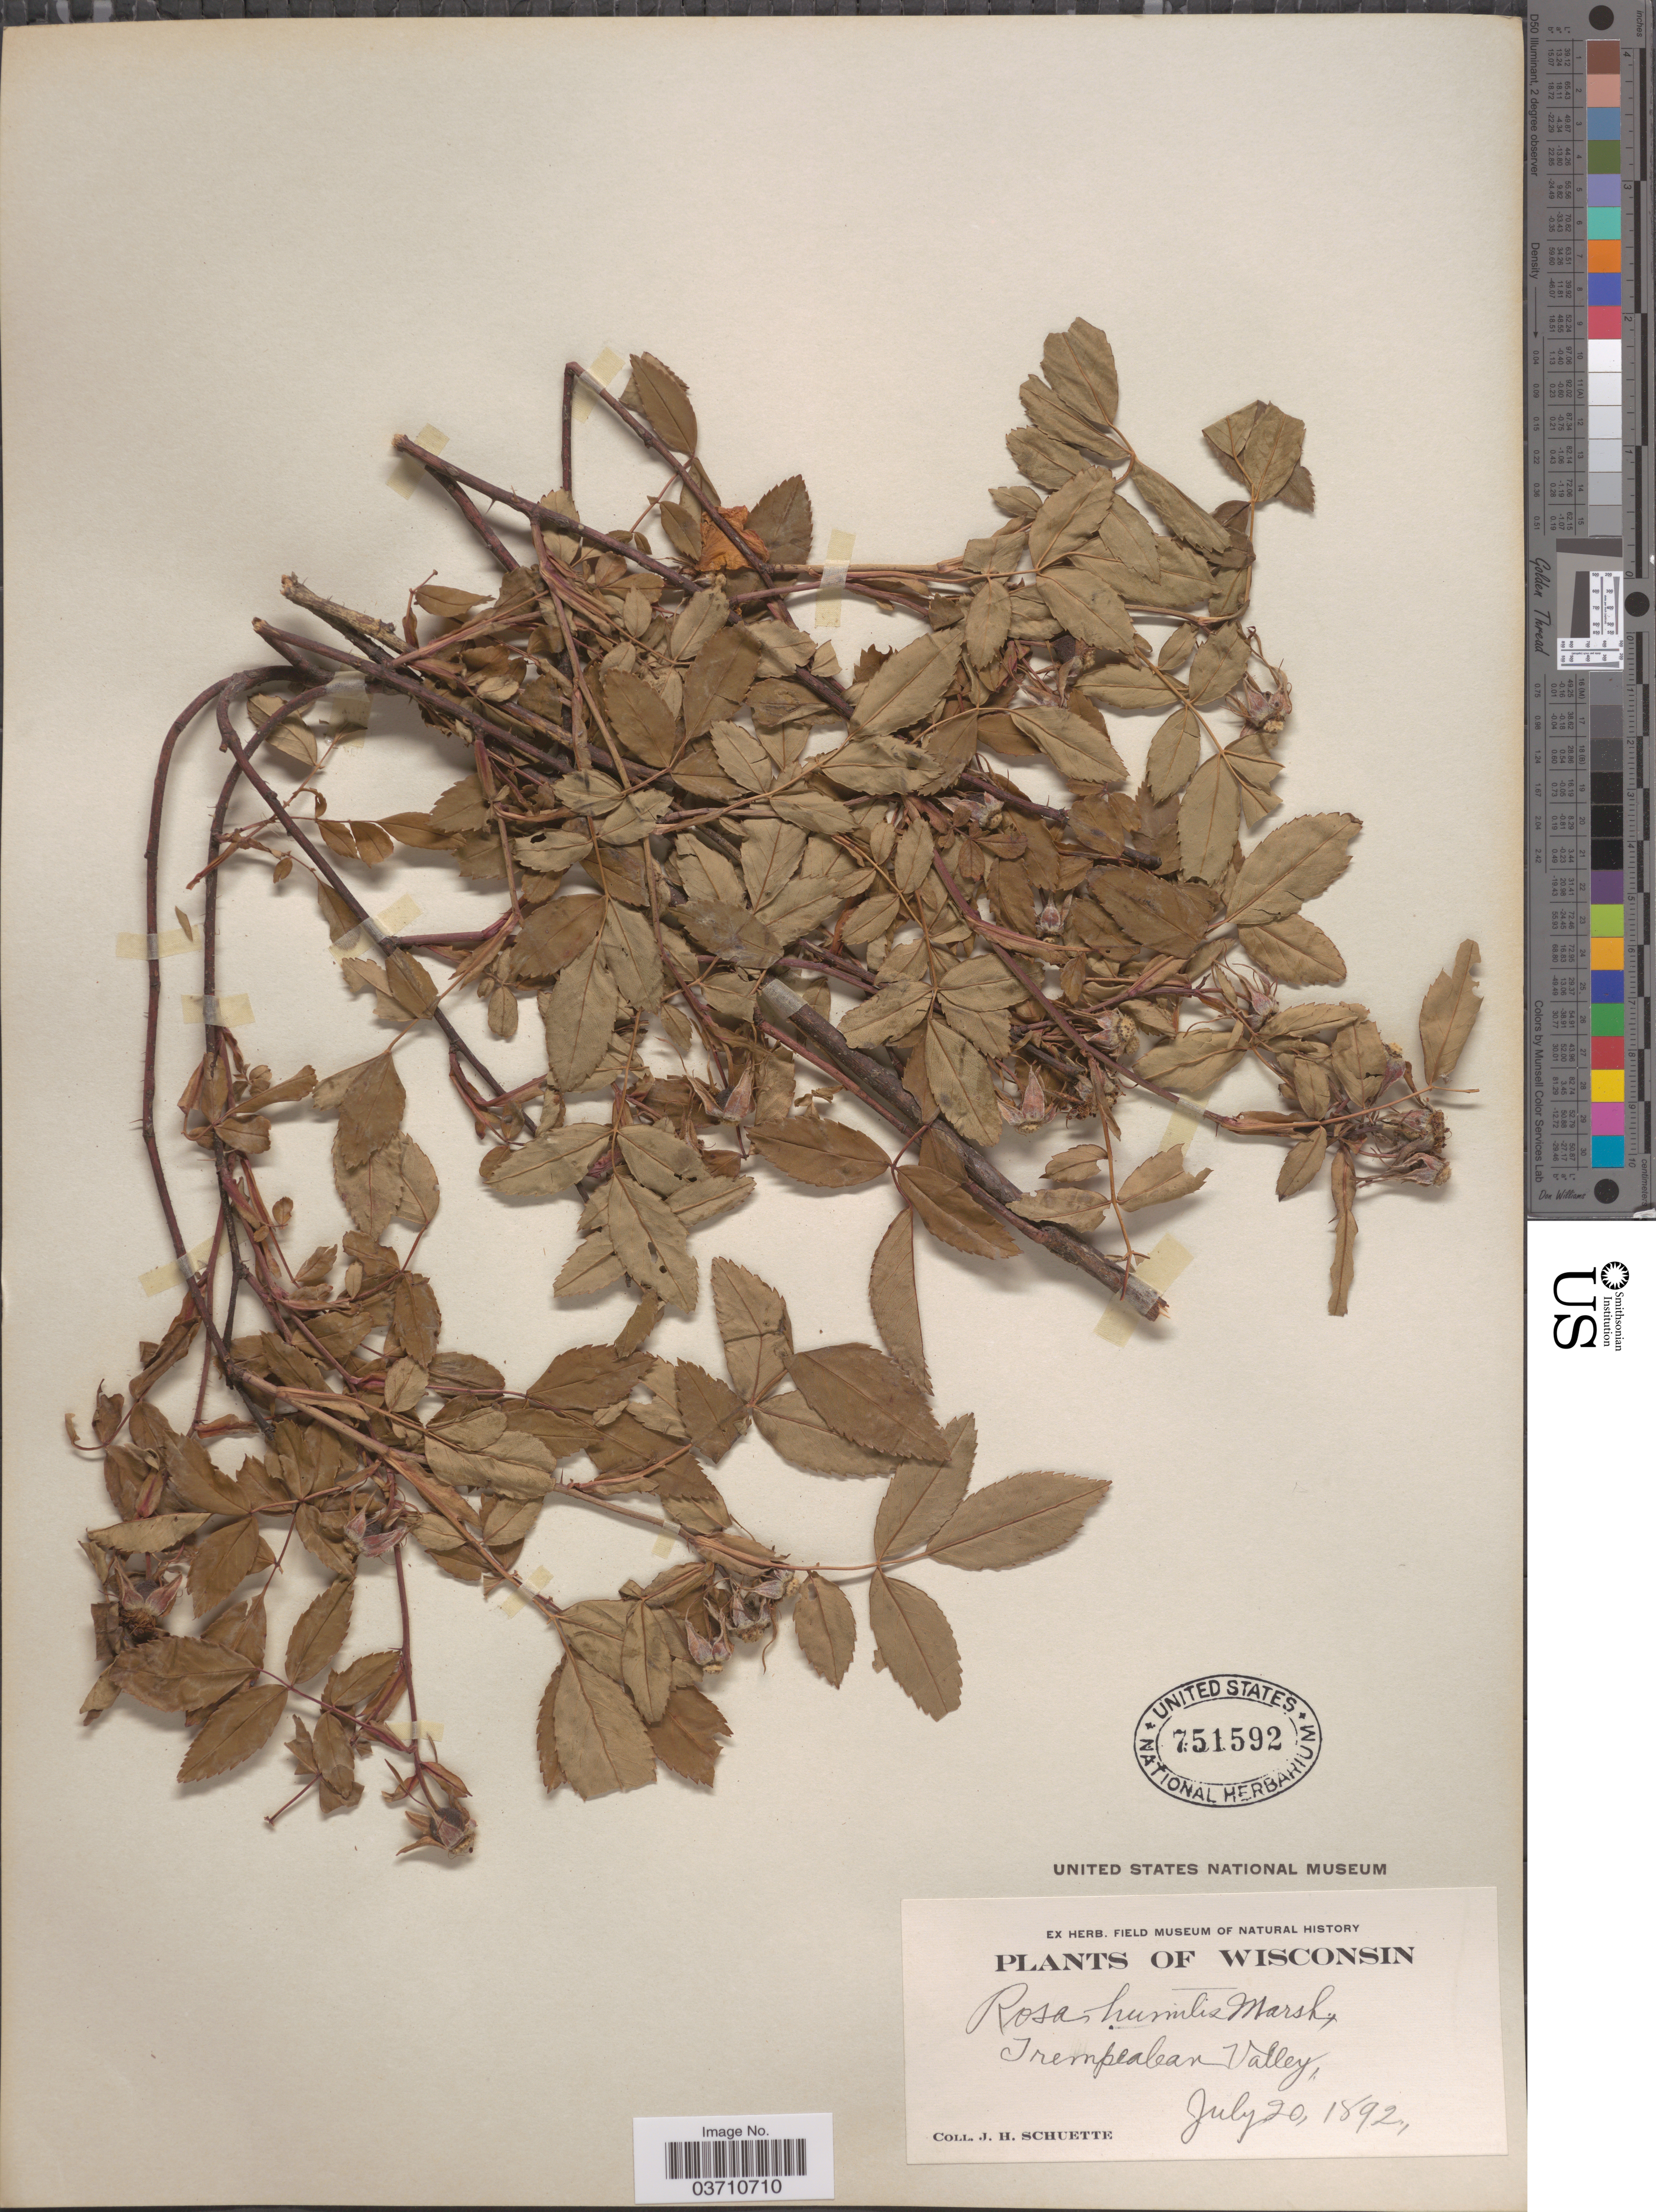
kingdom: Plantae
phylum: Tracheophyta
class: Magnoliopsida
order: Rosales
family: Rosaceae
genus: Rosa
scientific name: Rosa carolina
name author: L.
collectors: J. H. Schuette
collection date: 1892-07-20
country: United States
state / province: Wisconsin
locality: Trempealeau Valley.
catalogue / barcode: US 751592